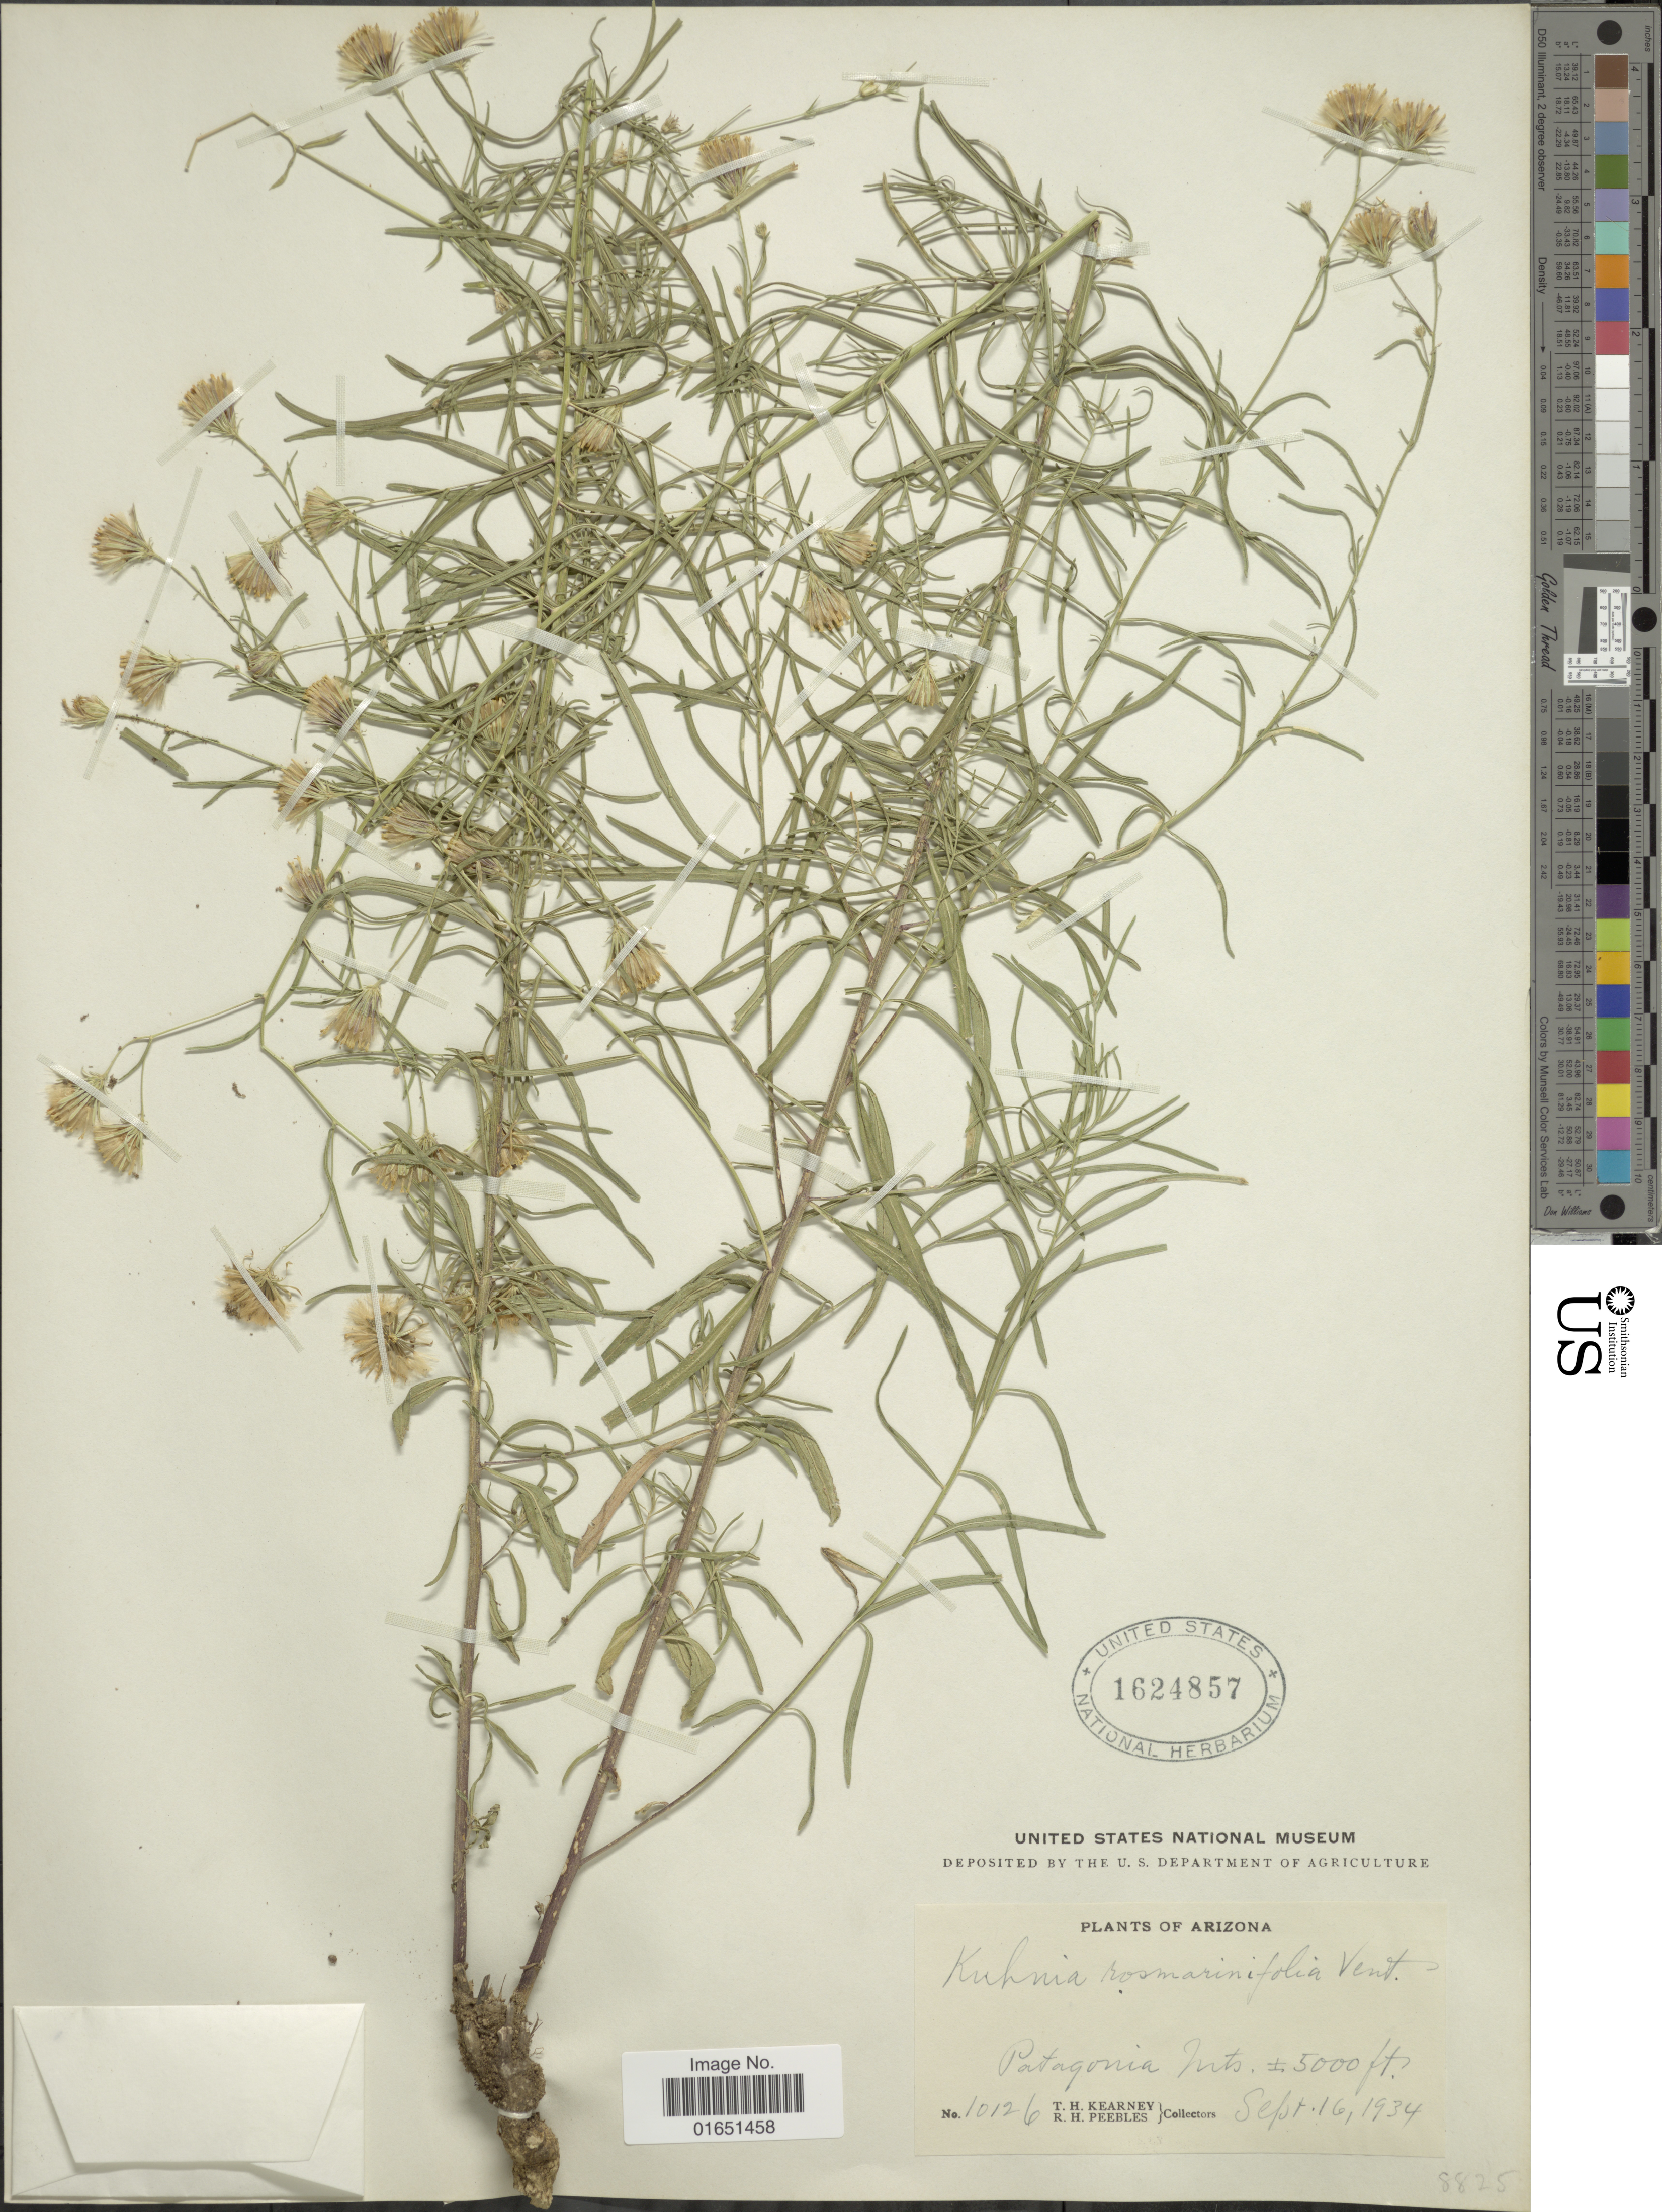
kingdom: Plantae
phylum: Tracheophyta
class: Magnoliopsida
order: Asterales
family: Asteraceae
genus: Brickellia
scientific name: Brickellia rosmarinifolia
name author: (Vent.) W.A. Weber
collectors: T. H. Kearney & R. H. Peebles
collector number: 10126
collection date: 1934-09-16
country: United States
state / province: Arizona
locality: Patagonia Mts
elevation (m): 1524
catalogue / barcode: US 1624857